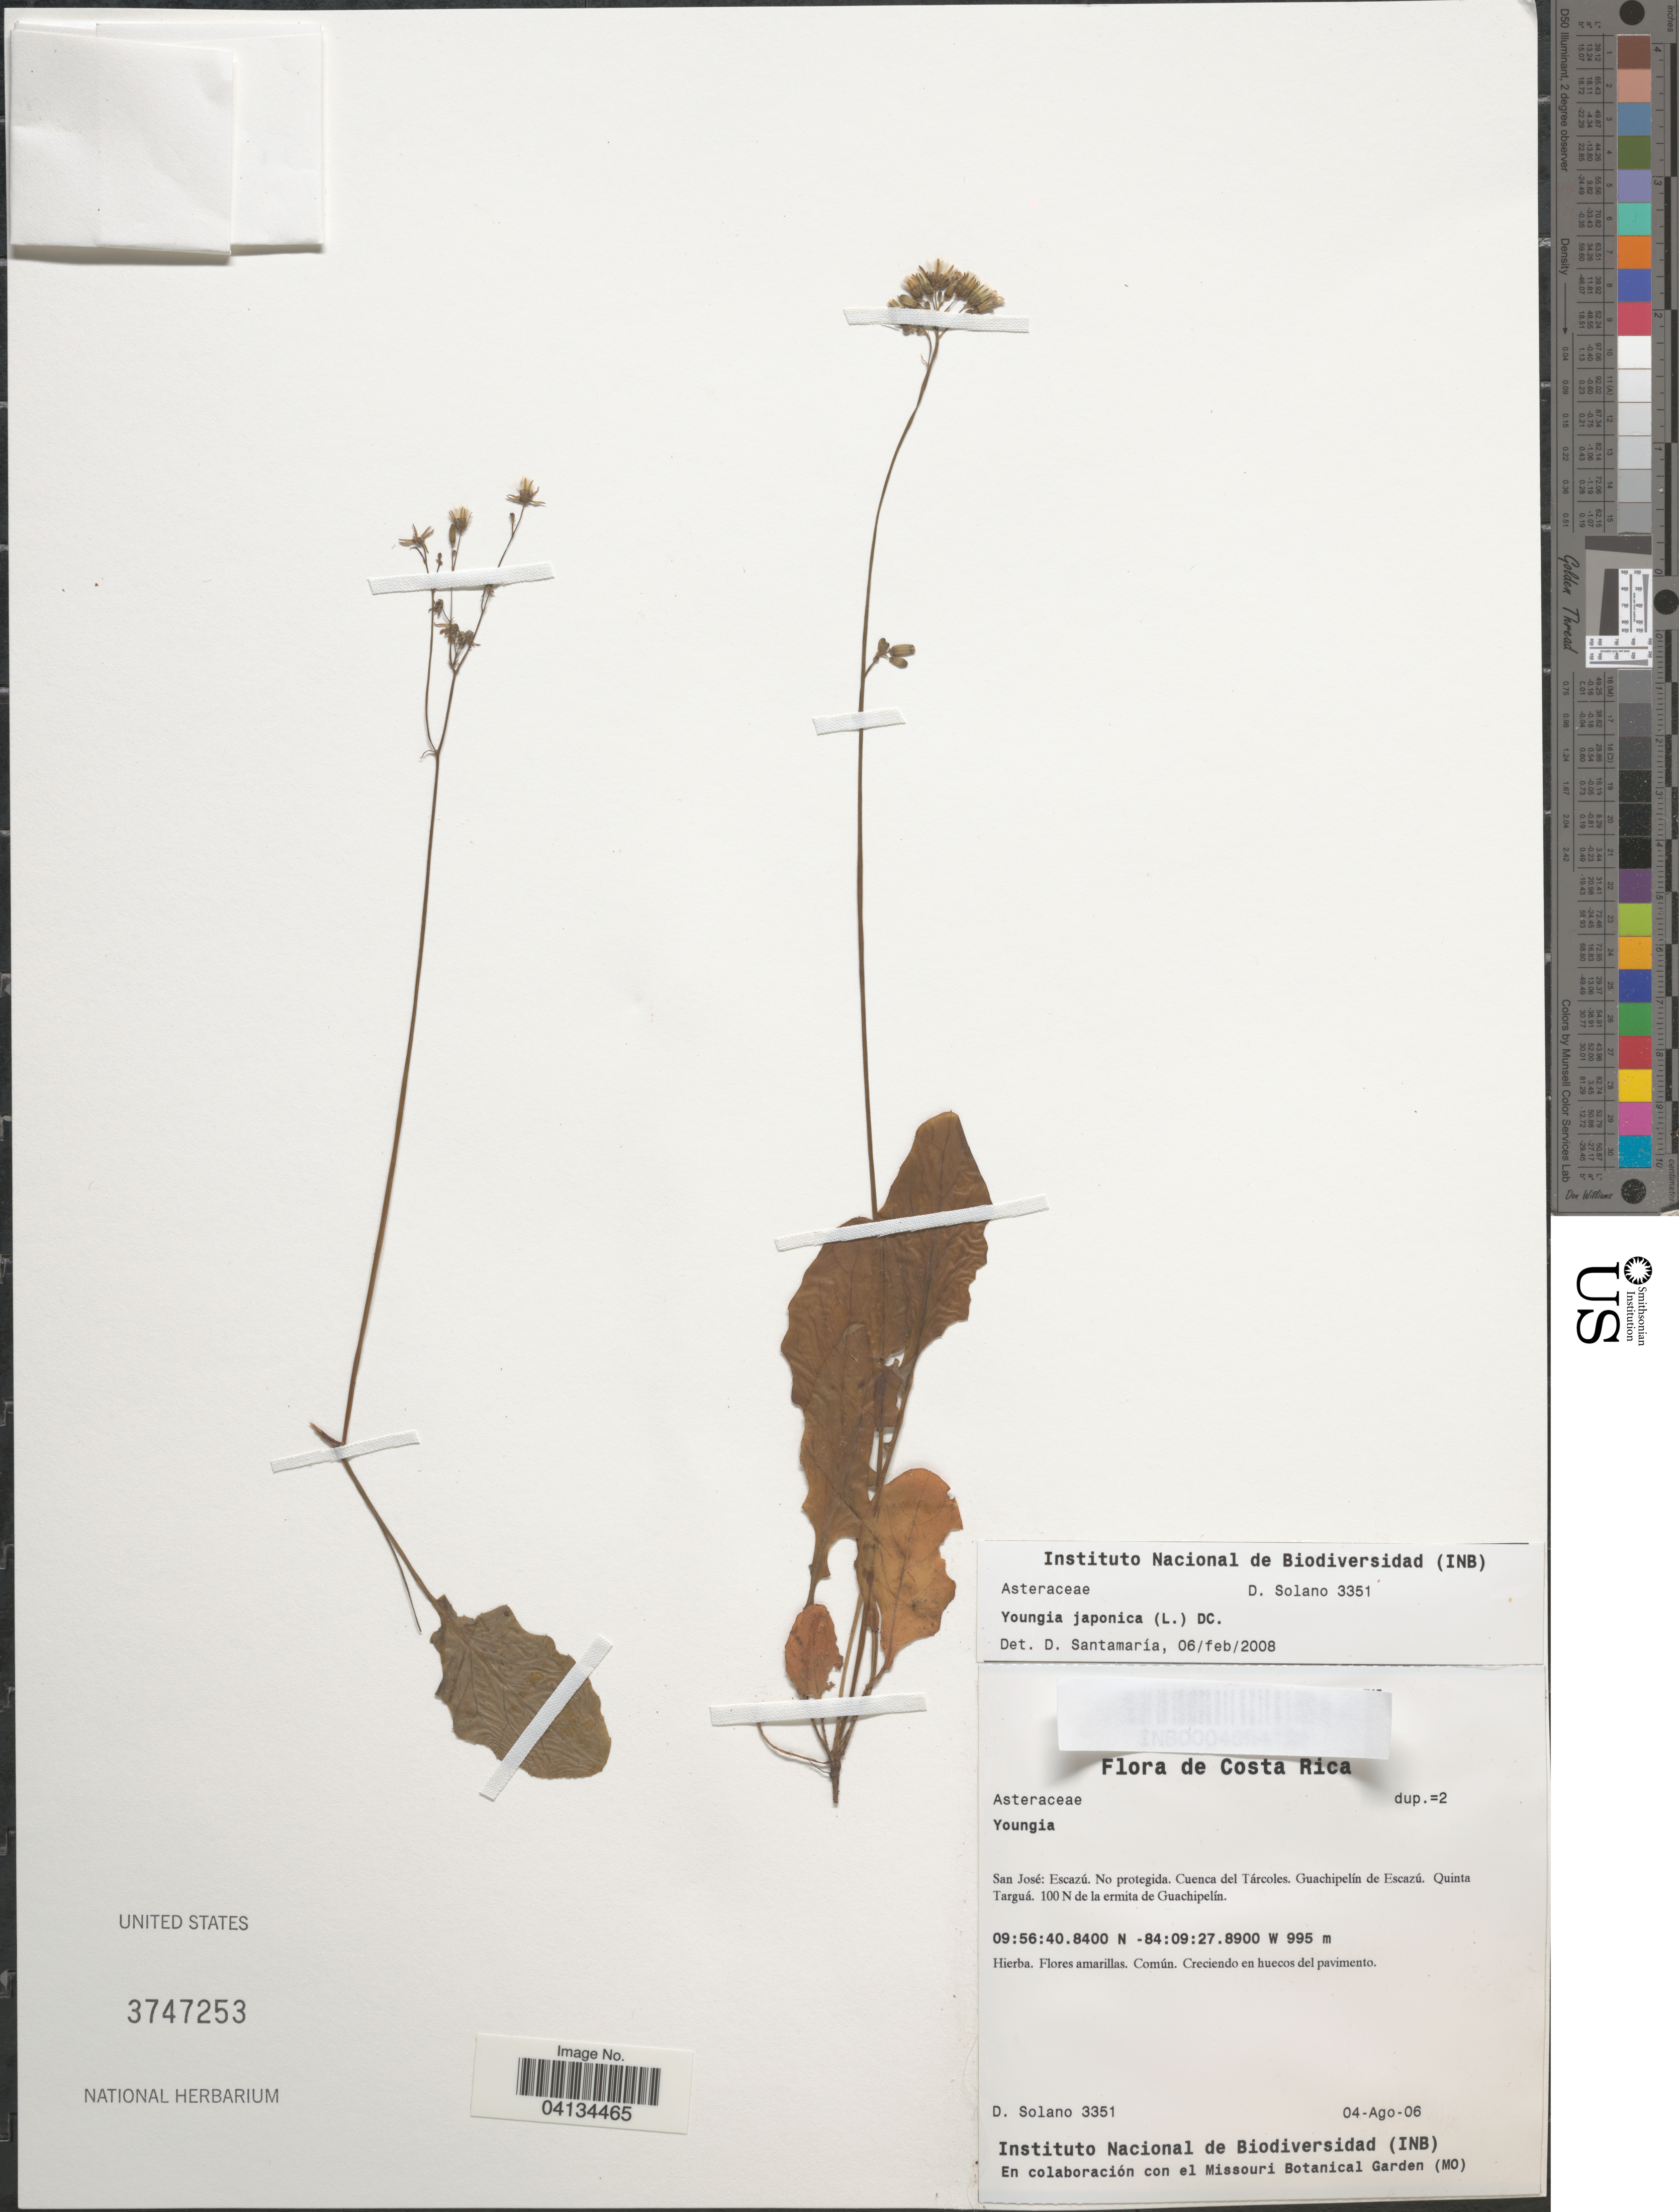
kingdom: Plantae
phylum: Tracheophyta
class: Magnoliopsida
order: Asterales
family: Asteraceae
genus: Youngia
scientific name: Youngia japonica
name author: (L.) DC.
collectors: D. Solano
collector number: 3351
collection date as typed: Transcribed d/m/y: 4/8/6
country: Costa Rica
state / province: San José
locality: Escazú. No protegida. Cuenca del Tárcoles. Guachipelín de Escazú. Quinta Targuá. 100 N de la ermita de Guachipelín.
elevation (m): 995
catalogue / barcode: US 3747253